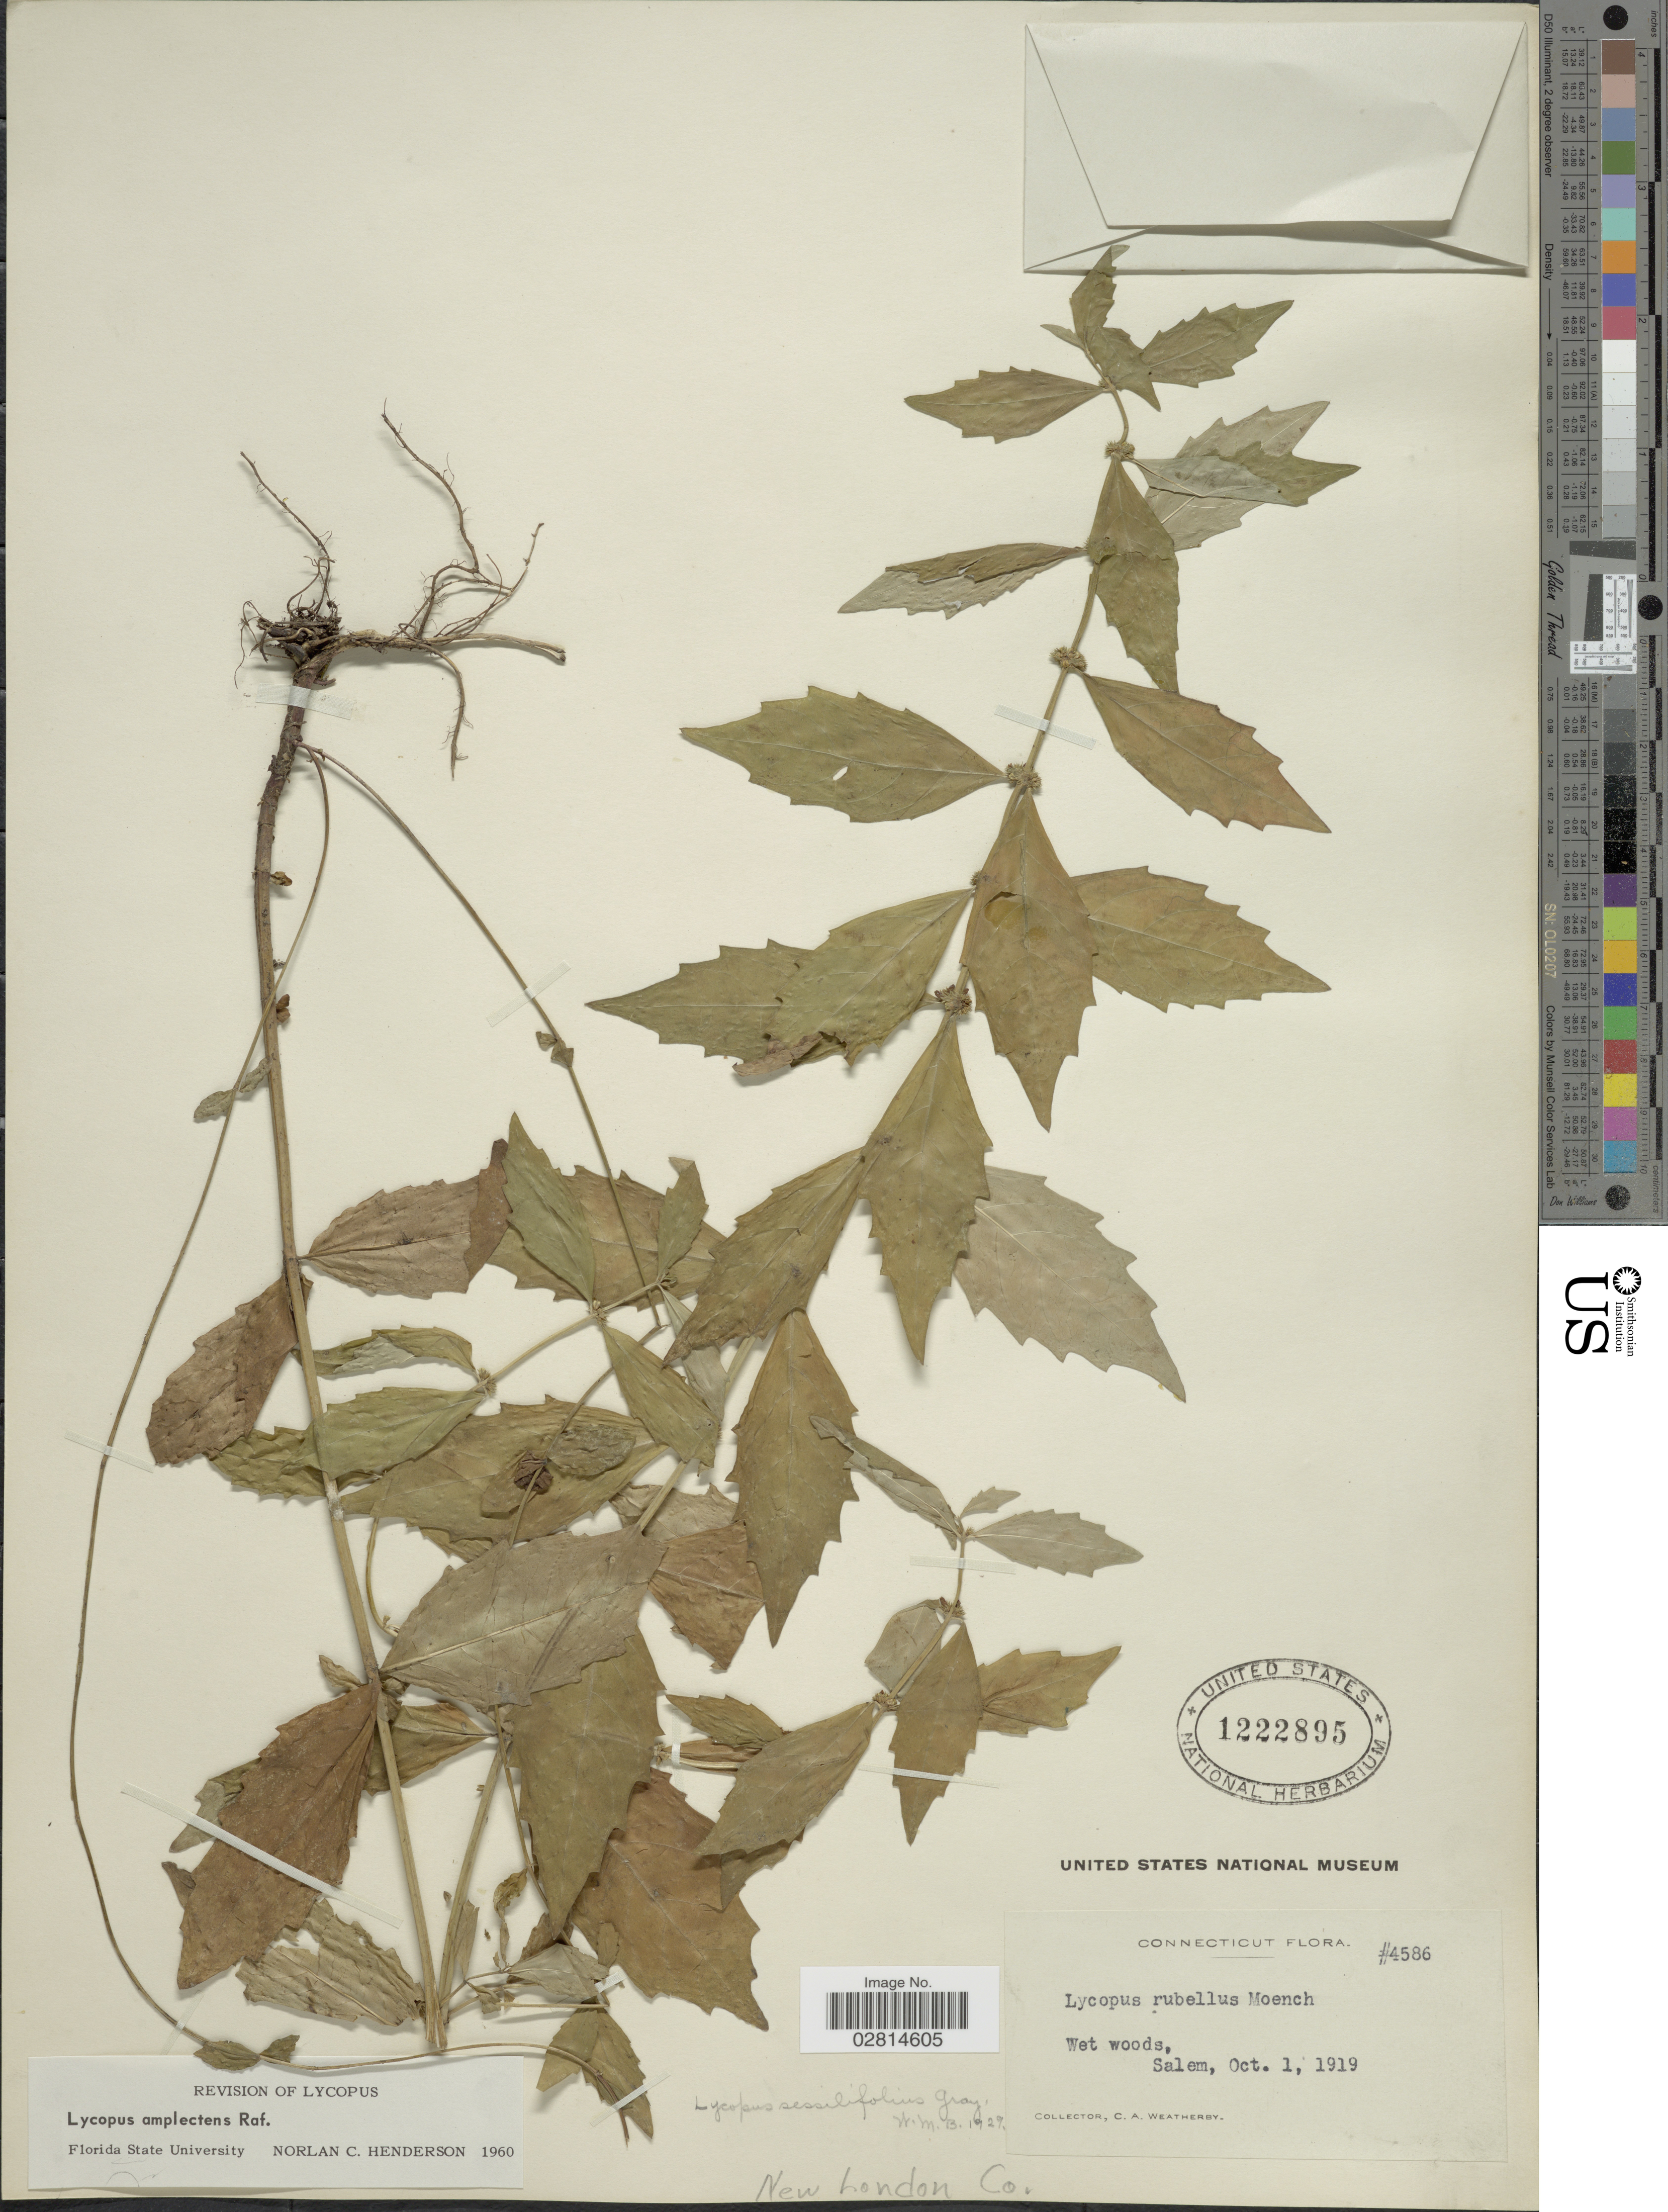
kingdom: Plantae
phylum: Tracheophyta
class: Magnoliopsida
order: Lamiales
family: Lamiaceae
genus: Lycopus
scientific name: Lycopus amplectens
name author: Raf.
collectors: C. A. Weatherby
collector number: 4586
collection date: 1919-10-01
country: United States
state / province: Connecticut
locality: Salem. New London Co.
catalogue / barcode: US 1222895